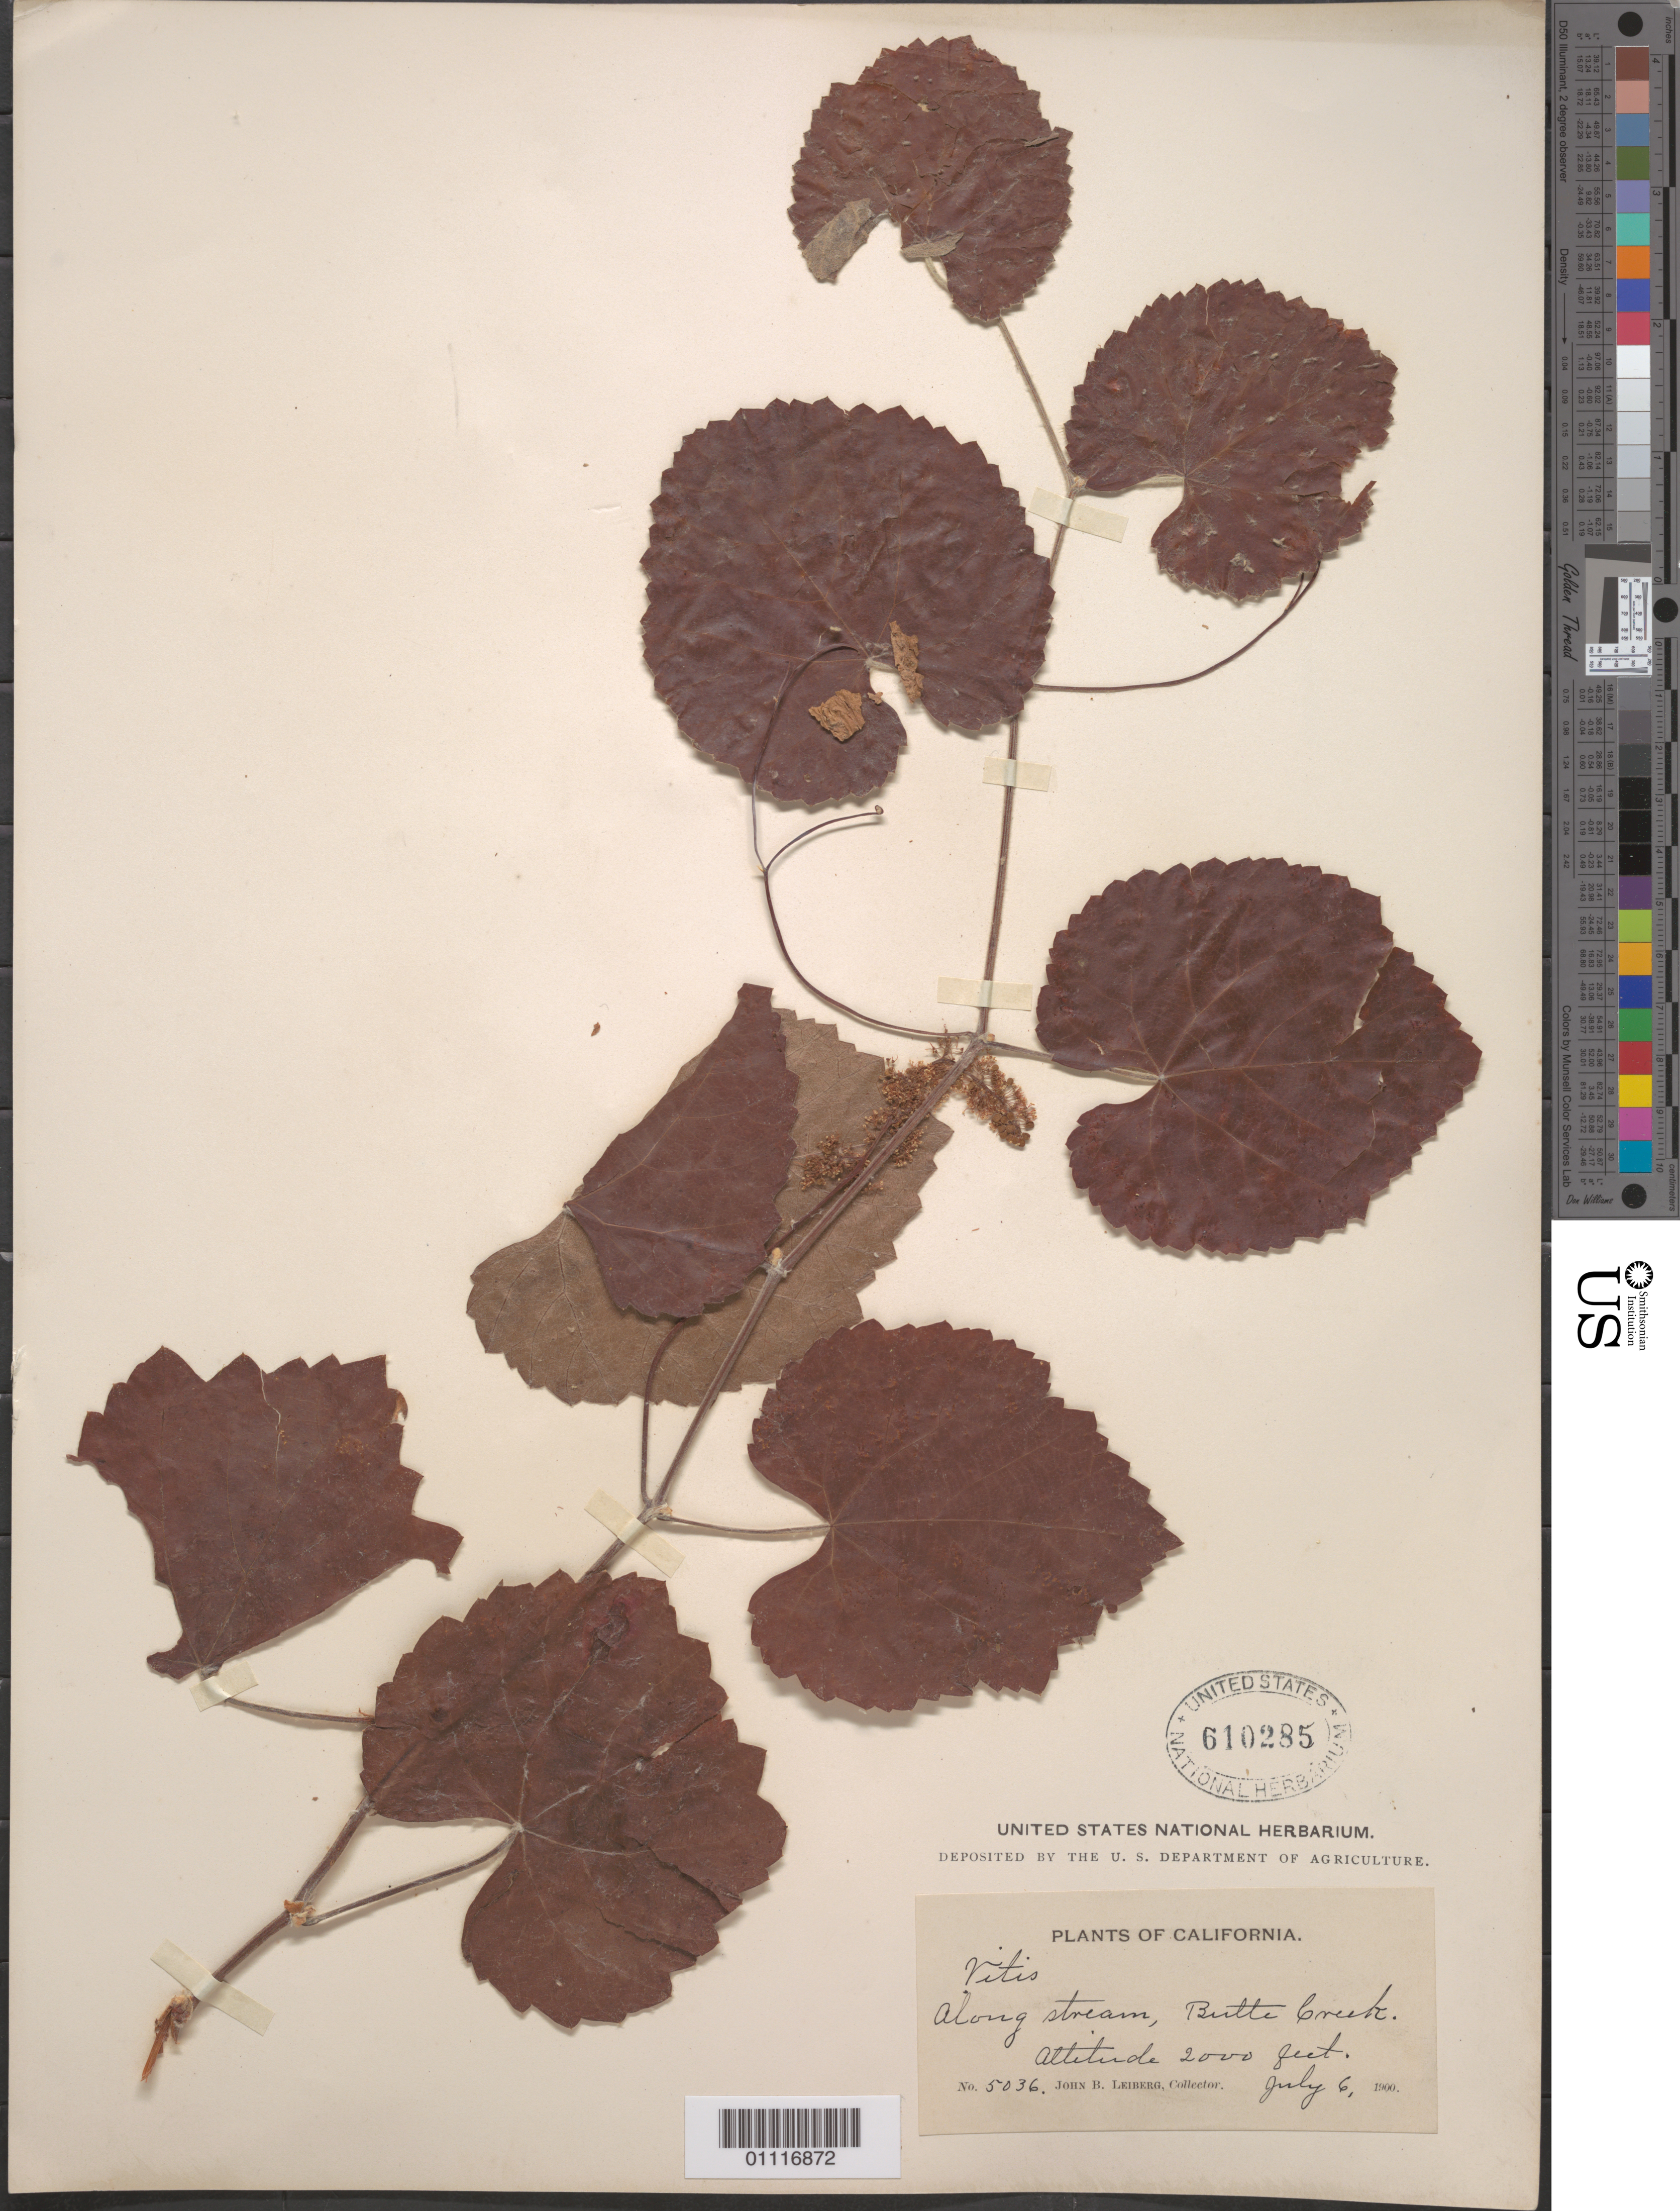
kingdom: Plantae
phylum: Tracheophyta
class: Magnoliopsida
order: Vitales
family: Vitaceae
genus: Vitis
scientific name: Vitis californica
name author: Benth.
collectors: J. Leiberg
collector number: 5036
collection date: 1900-07-06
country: United States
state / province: California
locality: along stream, Butte Creek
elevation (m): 610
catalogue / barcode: US 610285